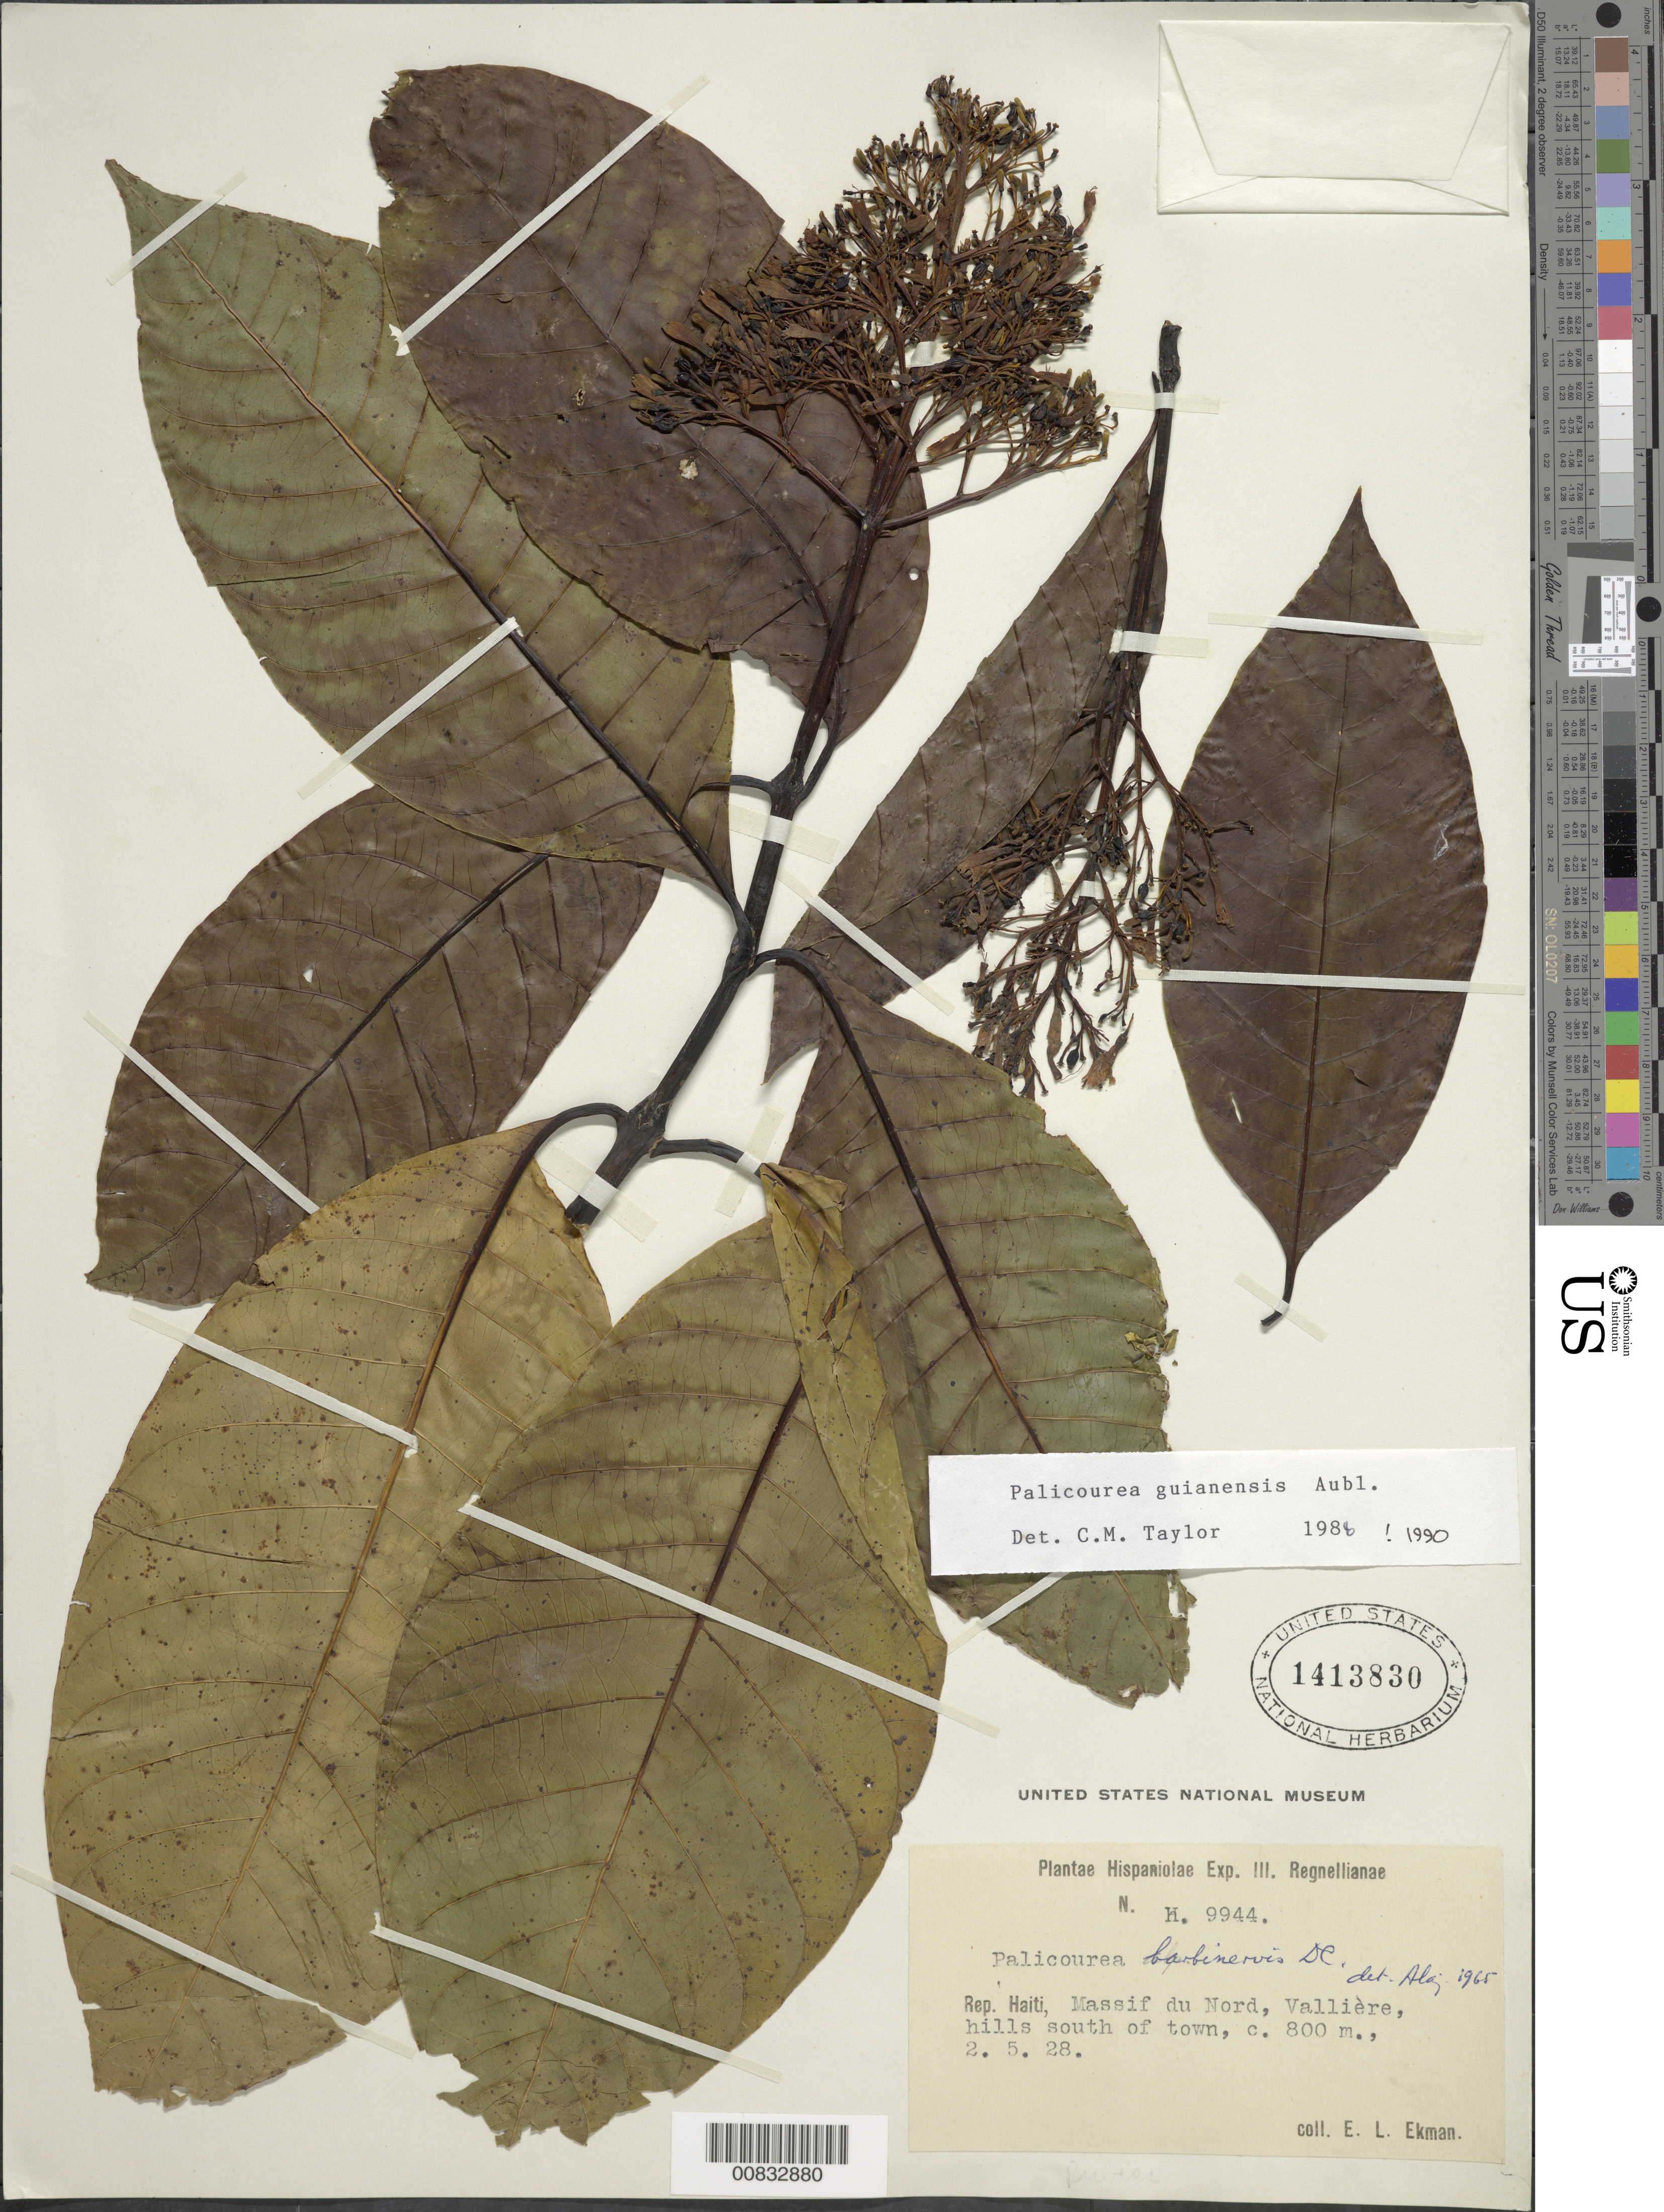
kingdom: Plantae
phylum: Tracheophyta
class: Magnoliopsida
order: Gentianales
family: Rubiaceae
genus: Palicourea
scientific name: Palicourea guianensis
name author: Aubl.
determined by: Taylor, Charlotte M.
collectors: E. L. Ekman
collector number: H 9944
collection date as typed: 02 May 1928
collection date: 1928-05-02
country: Haiti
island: Hispaniola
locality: Massif du Nord, Vallière, hills S of town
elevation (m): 800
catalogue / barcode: US 1413830